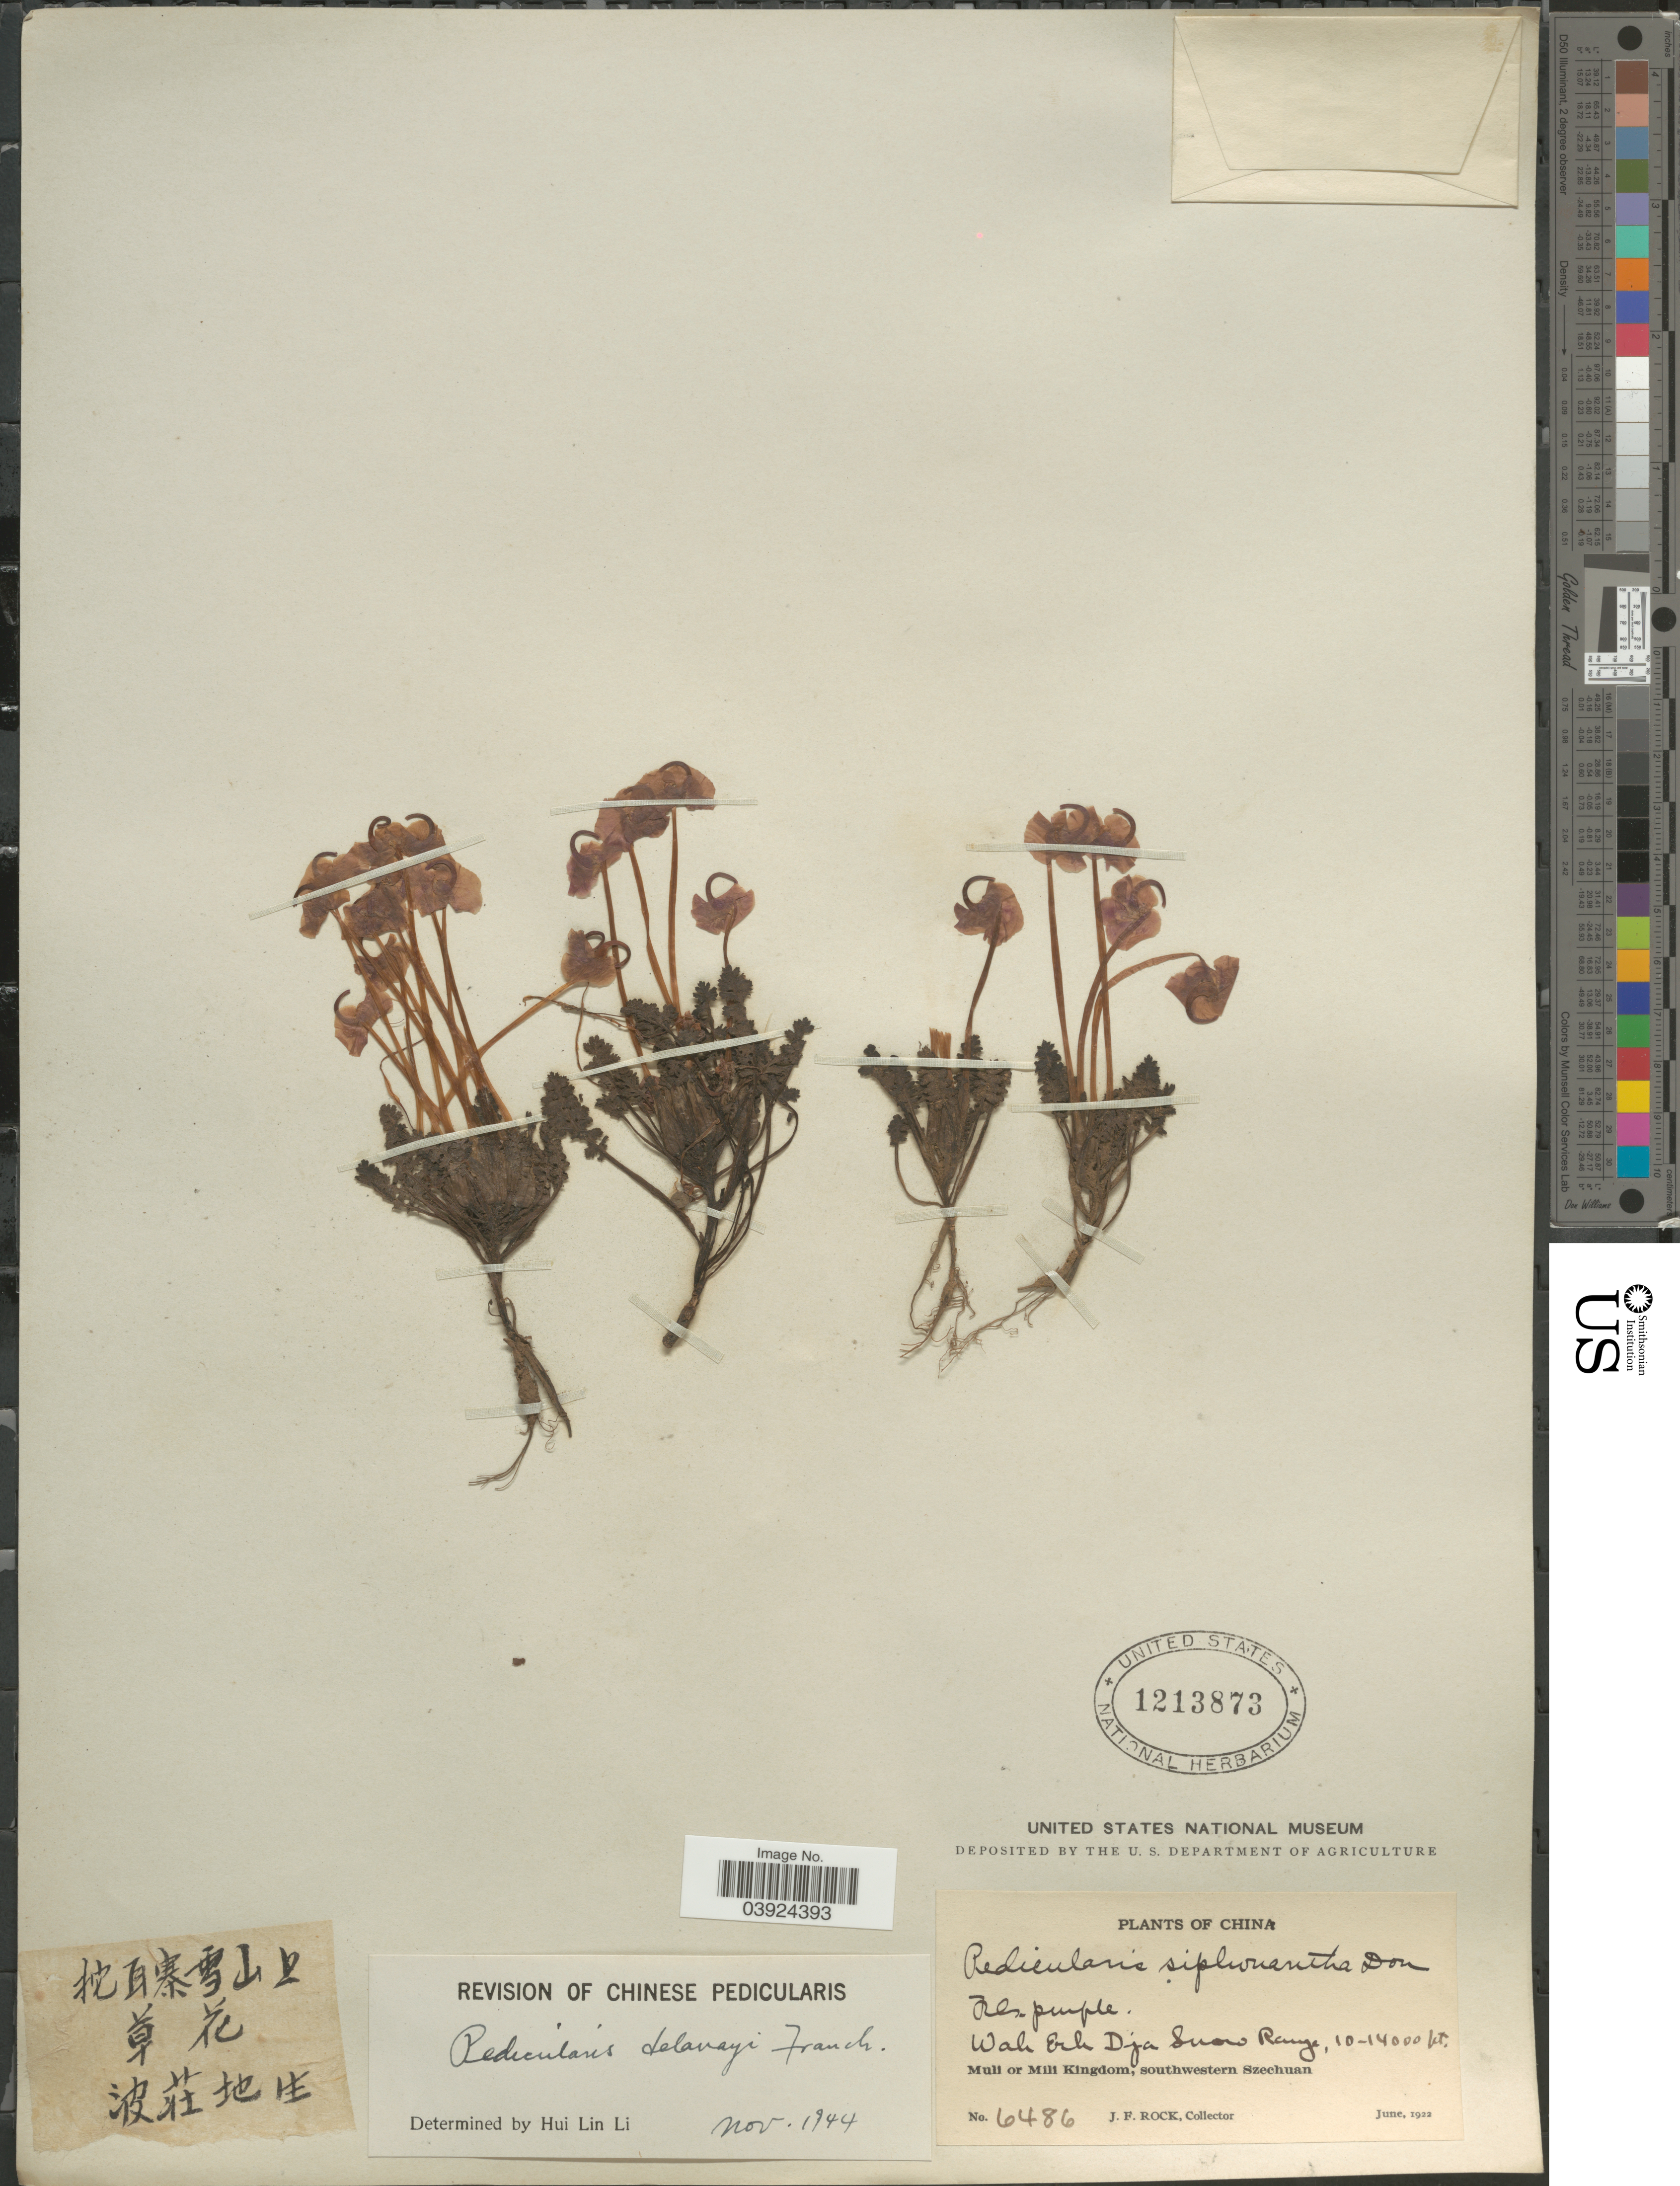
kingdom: Plantae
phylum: Tracheophyta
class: Magnoliopsida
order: Lamiales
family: Orobanchaceae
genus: Pedicularis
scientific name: Pedicularis delavayi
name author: Franch. ex Maxim.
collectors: J. Rock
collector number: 6486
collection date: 1922-06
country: China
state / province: Sichuan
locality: Wah Erh Dja Snow Range. Muli or Mili Kingdom, southwestern Szechuan.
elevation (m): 3048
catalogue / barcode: US 1213873